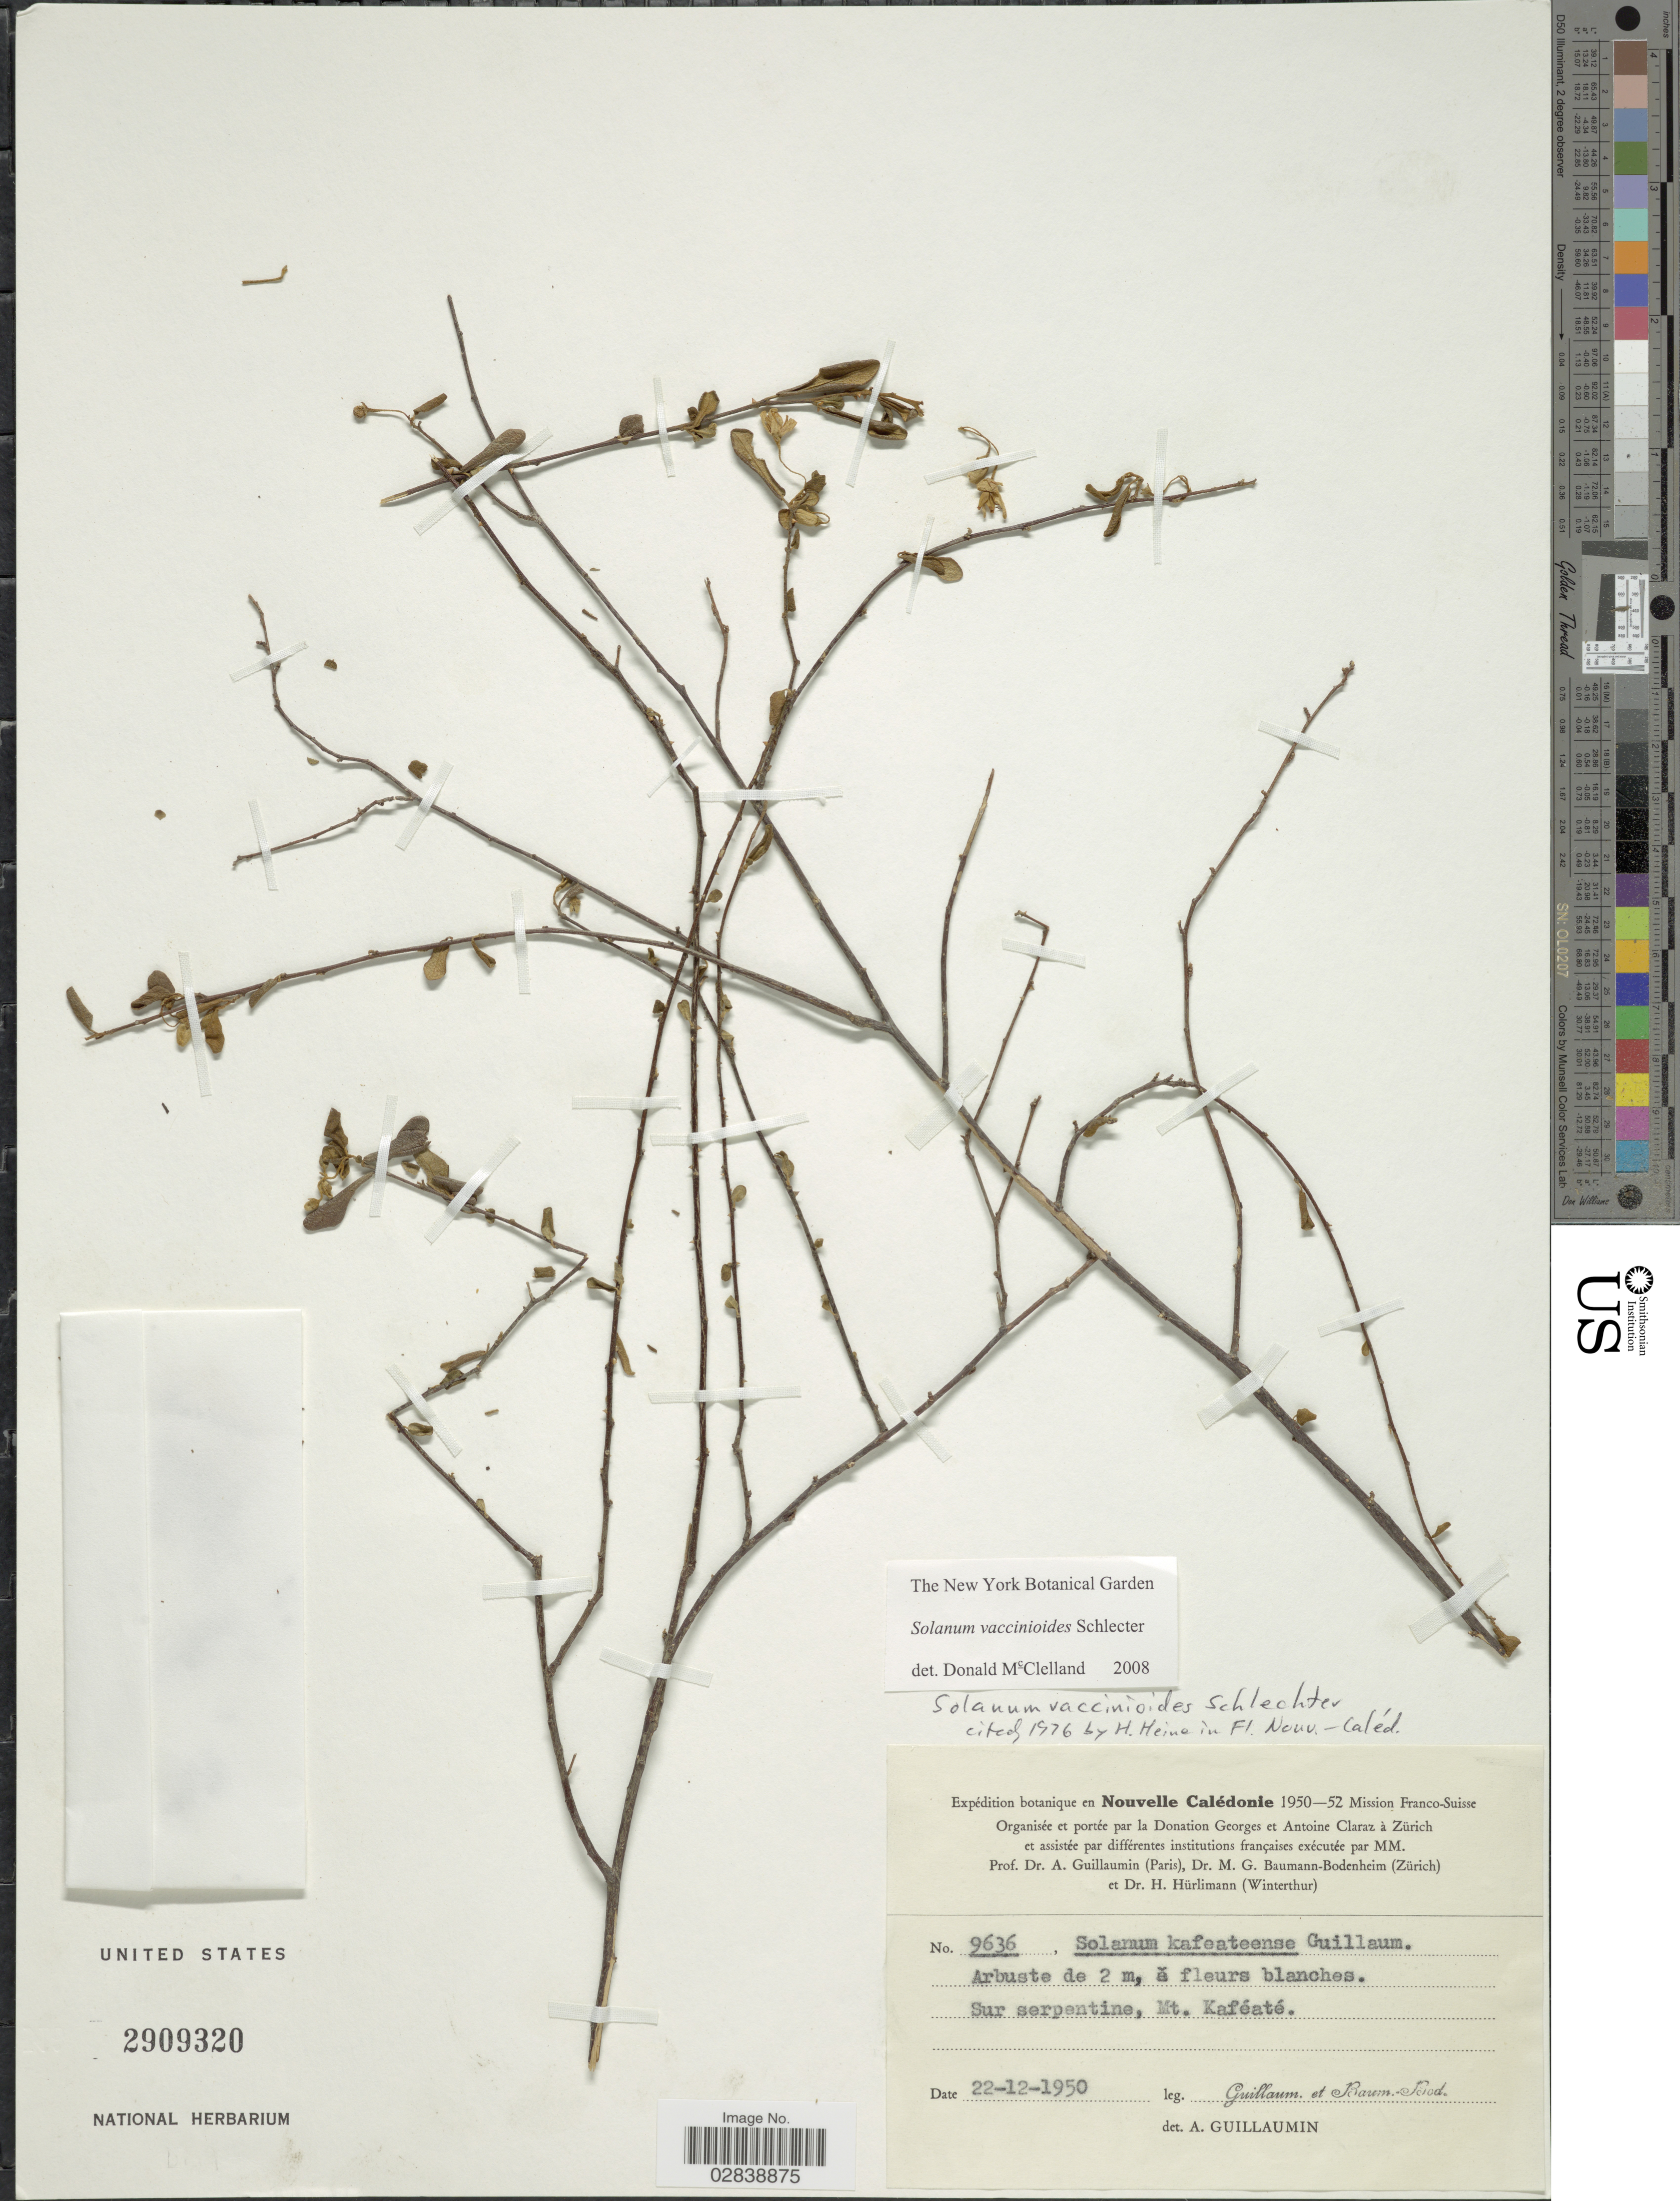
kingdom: Plantae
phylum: Tracheophyta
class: Magnoliopsida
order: Solanales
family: Solanaceae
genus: Solanum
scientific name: Solanum vaccinioides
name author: Schltr.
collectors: A. Guillaumin & M. G. Baumann-Bodenheim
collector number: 9636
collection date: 1950-12-22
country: New Caledonia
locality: Sur serpentine, Mt. Kaféaté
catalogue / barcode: US 2909320